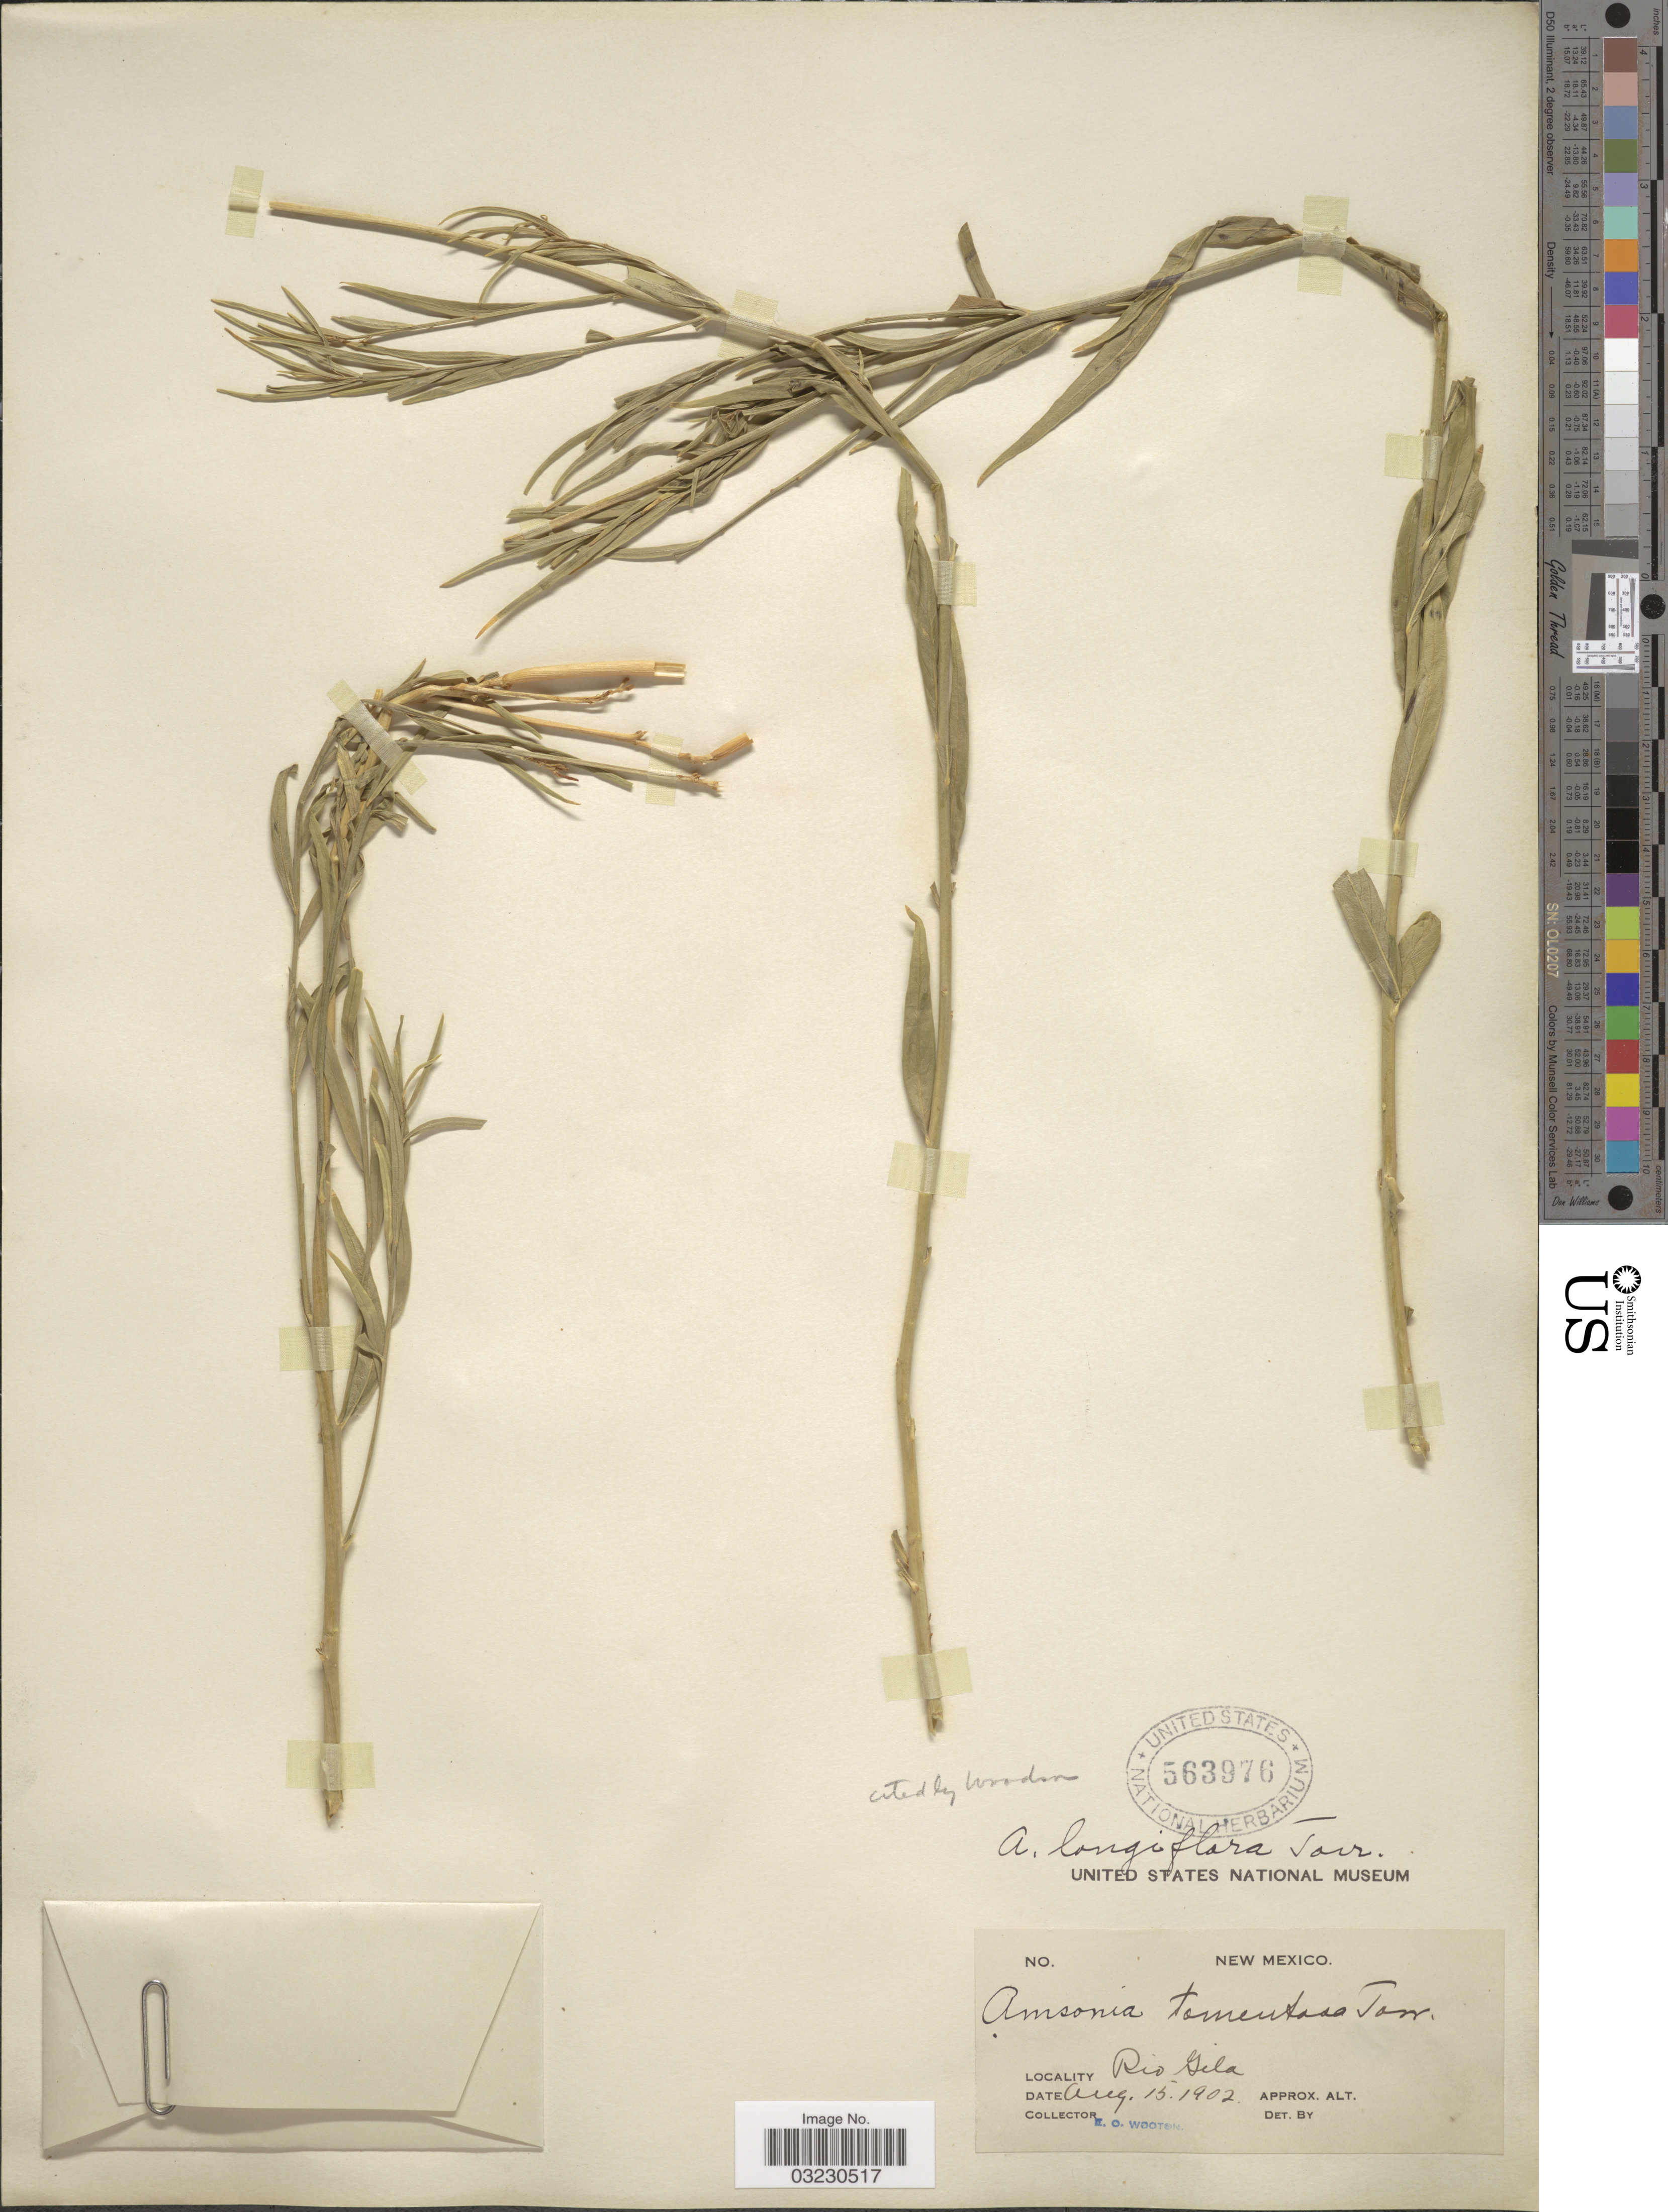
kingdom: Plantae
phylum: Tracheophyta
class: Magnoliopsida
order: Gentianales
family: Apocynaceae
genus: Amsonia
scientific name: Amsonia longiflora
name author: Torr.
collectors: E. O. Wooton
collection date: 1902-08-15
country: United States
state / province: New Mexico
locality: Rio Gila.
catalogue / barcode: US 563976